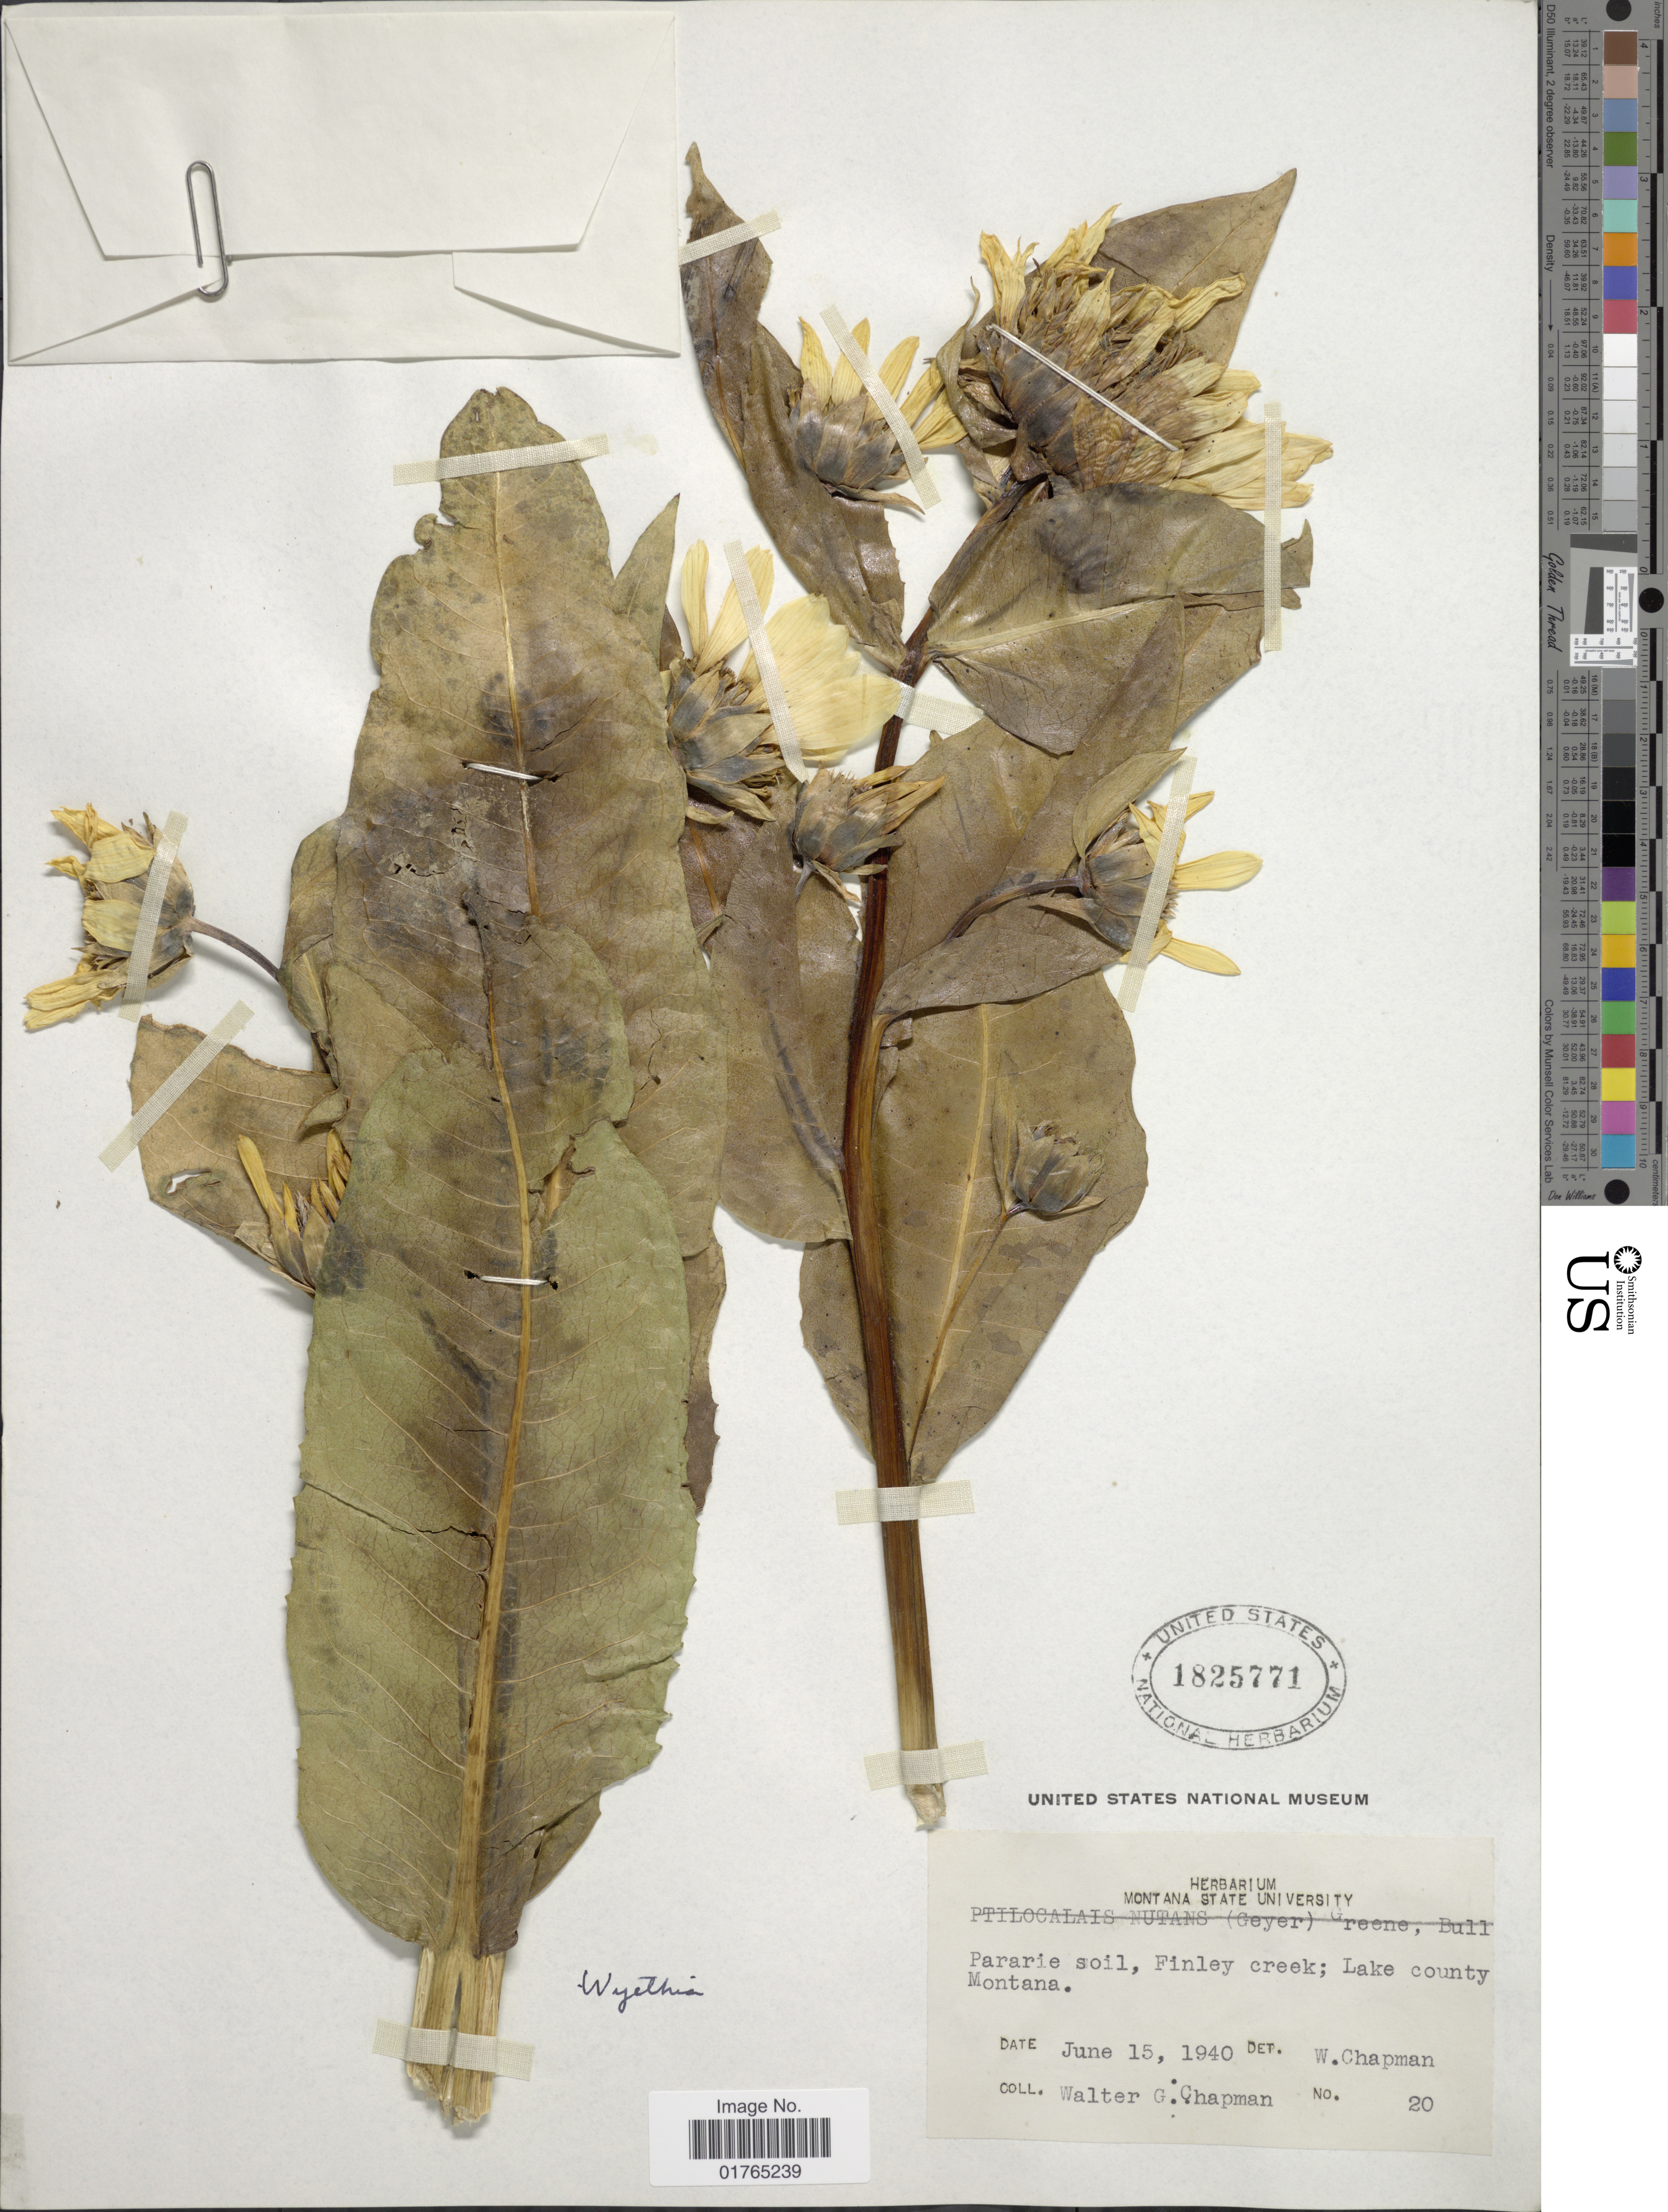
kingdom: Plantae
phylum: Tracheophyta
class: Magnoliopsida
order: Asterales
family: Asteraceae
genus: Wyethia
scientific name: Wyethia sp.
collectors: W. G. Chapman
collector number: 20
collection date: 1940-06-15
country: United States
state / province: Montana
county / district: Lake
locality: Finley Creek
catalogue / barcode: US 1825771